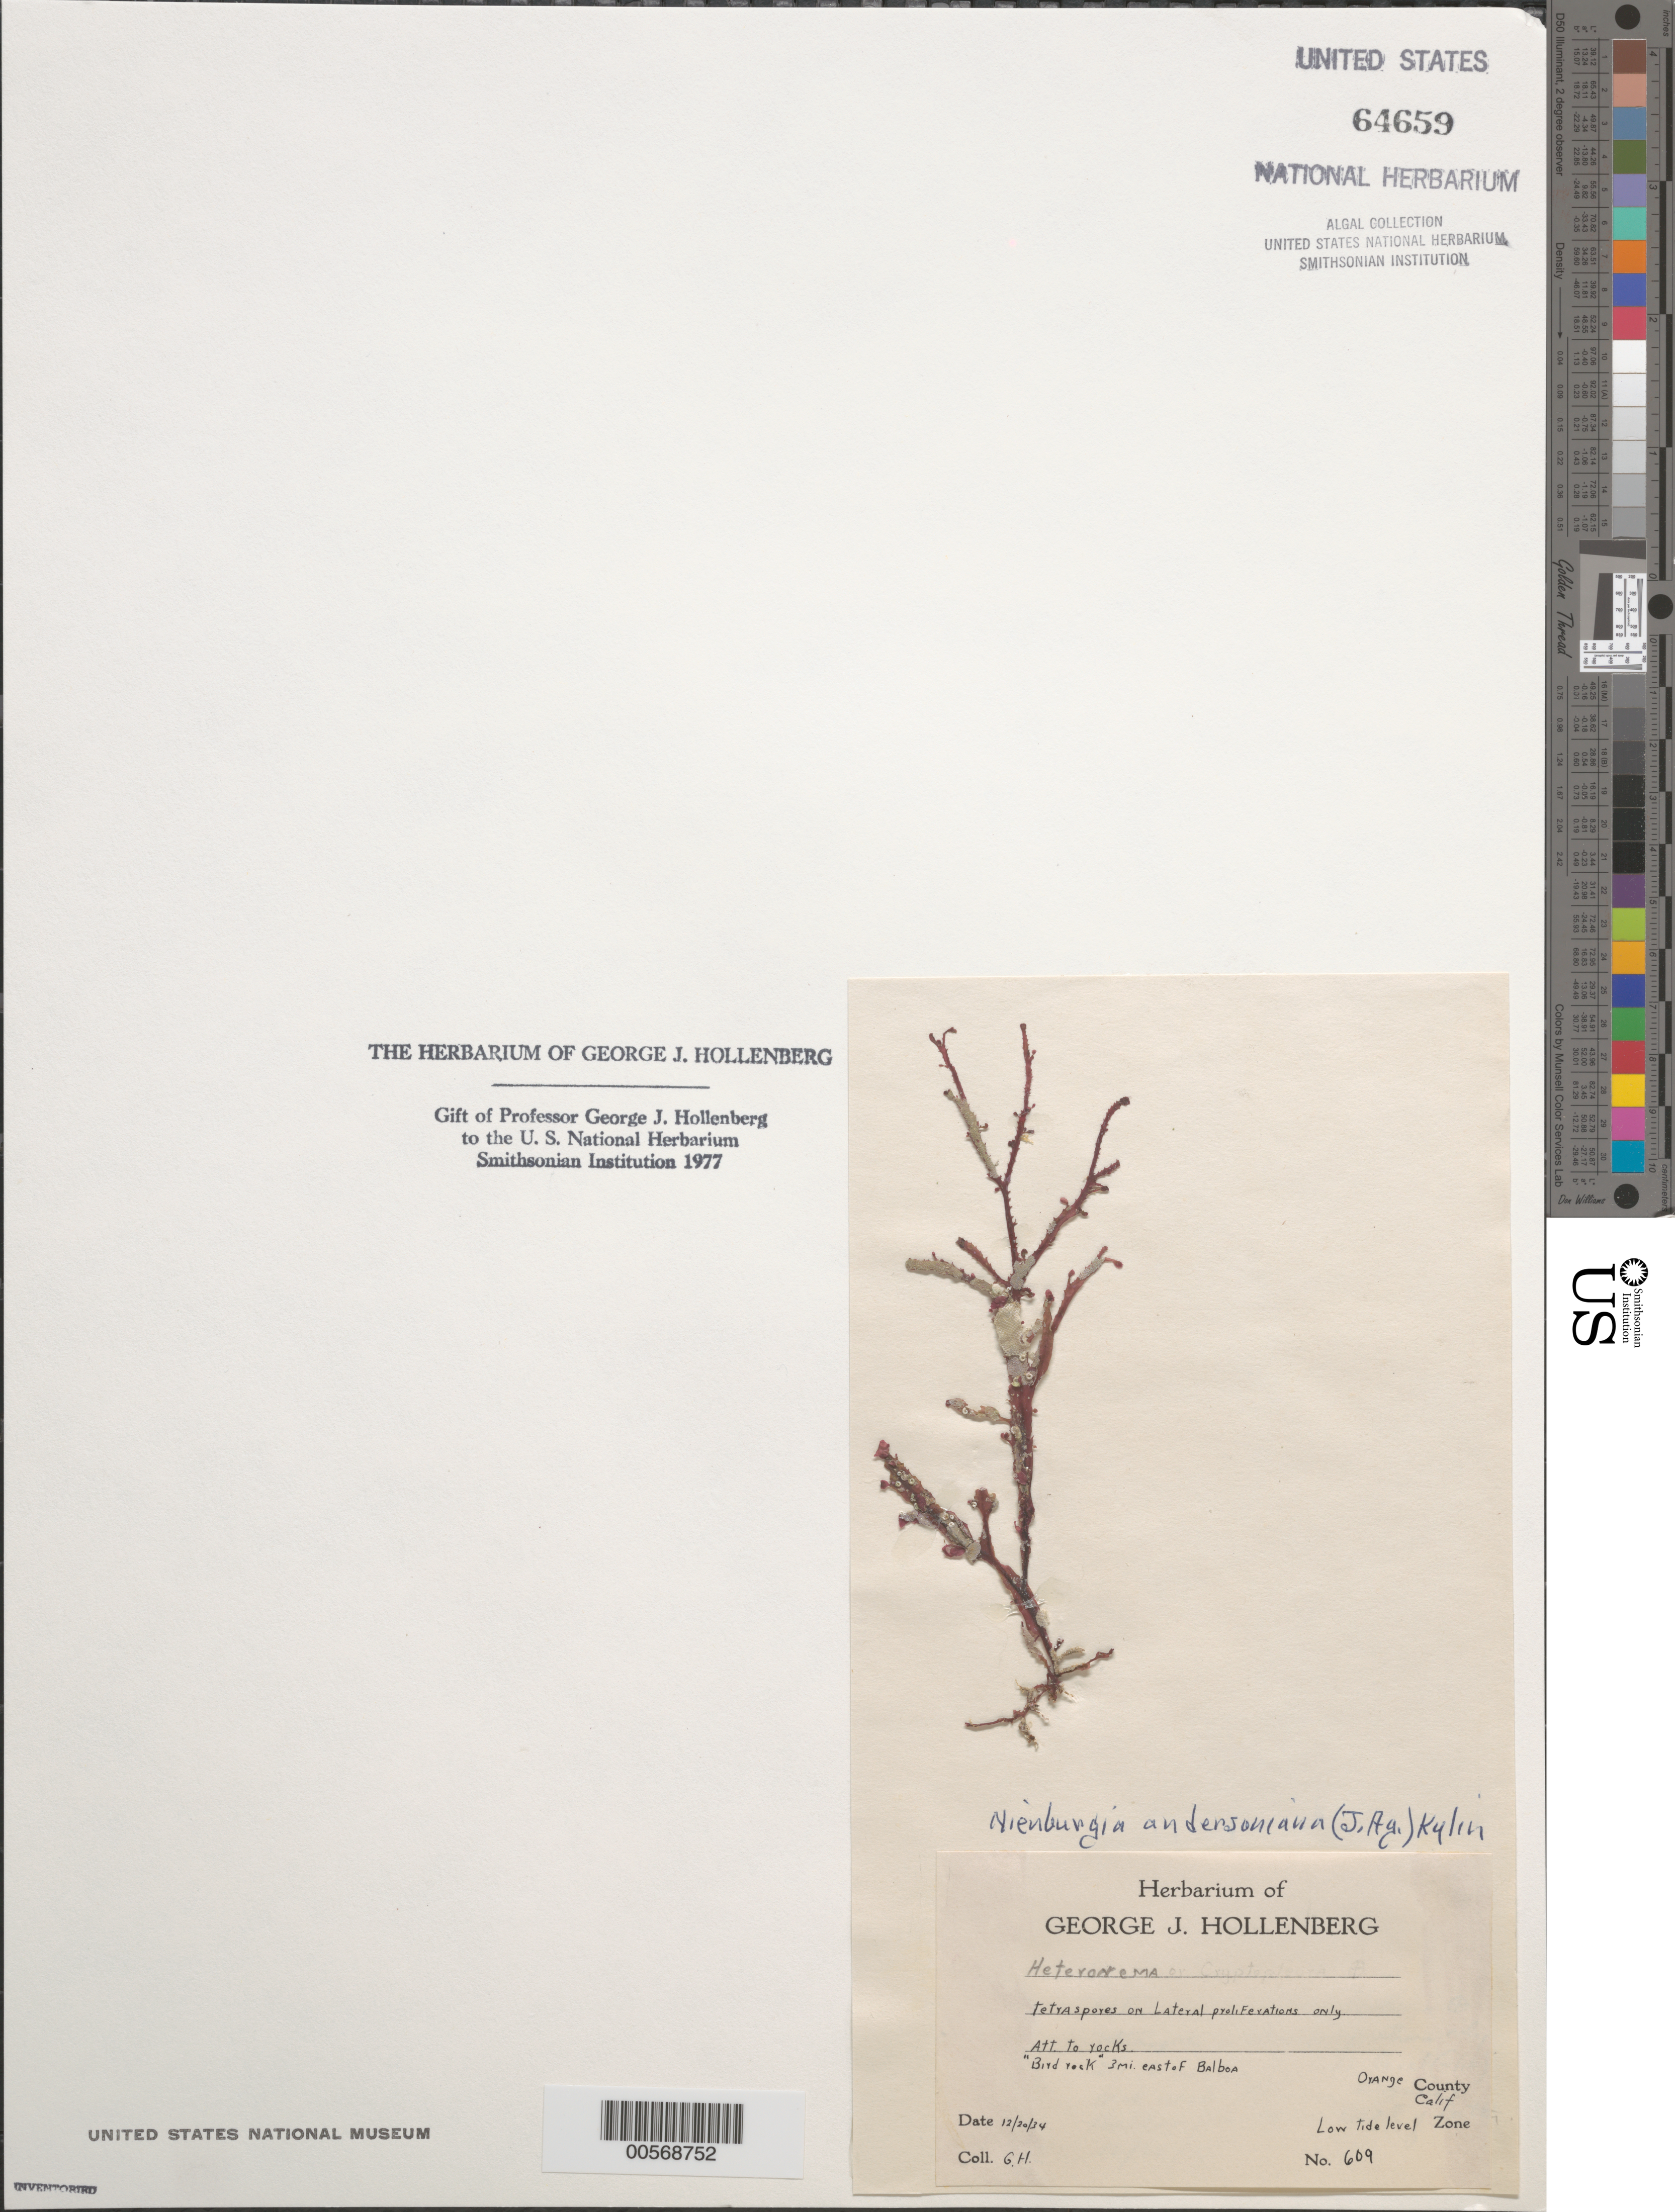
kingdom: Plantae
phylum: Rhodophyta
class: Florideophyceae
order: Ceramiales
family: Delesseriaceae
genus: Nienburgia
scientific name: Nienburgia andersoniana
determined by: Hollenberg, George J.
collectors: G. Hollenberg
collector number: GJH 609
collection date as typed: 20 Dec 1934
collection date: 1934-12-20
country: United States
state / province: California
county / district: Orange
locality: Bird Rock 3 miles east of Balboa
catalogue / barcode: US 64659